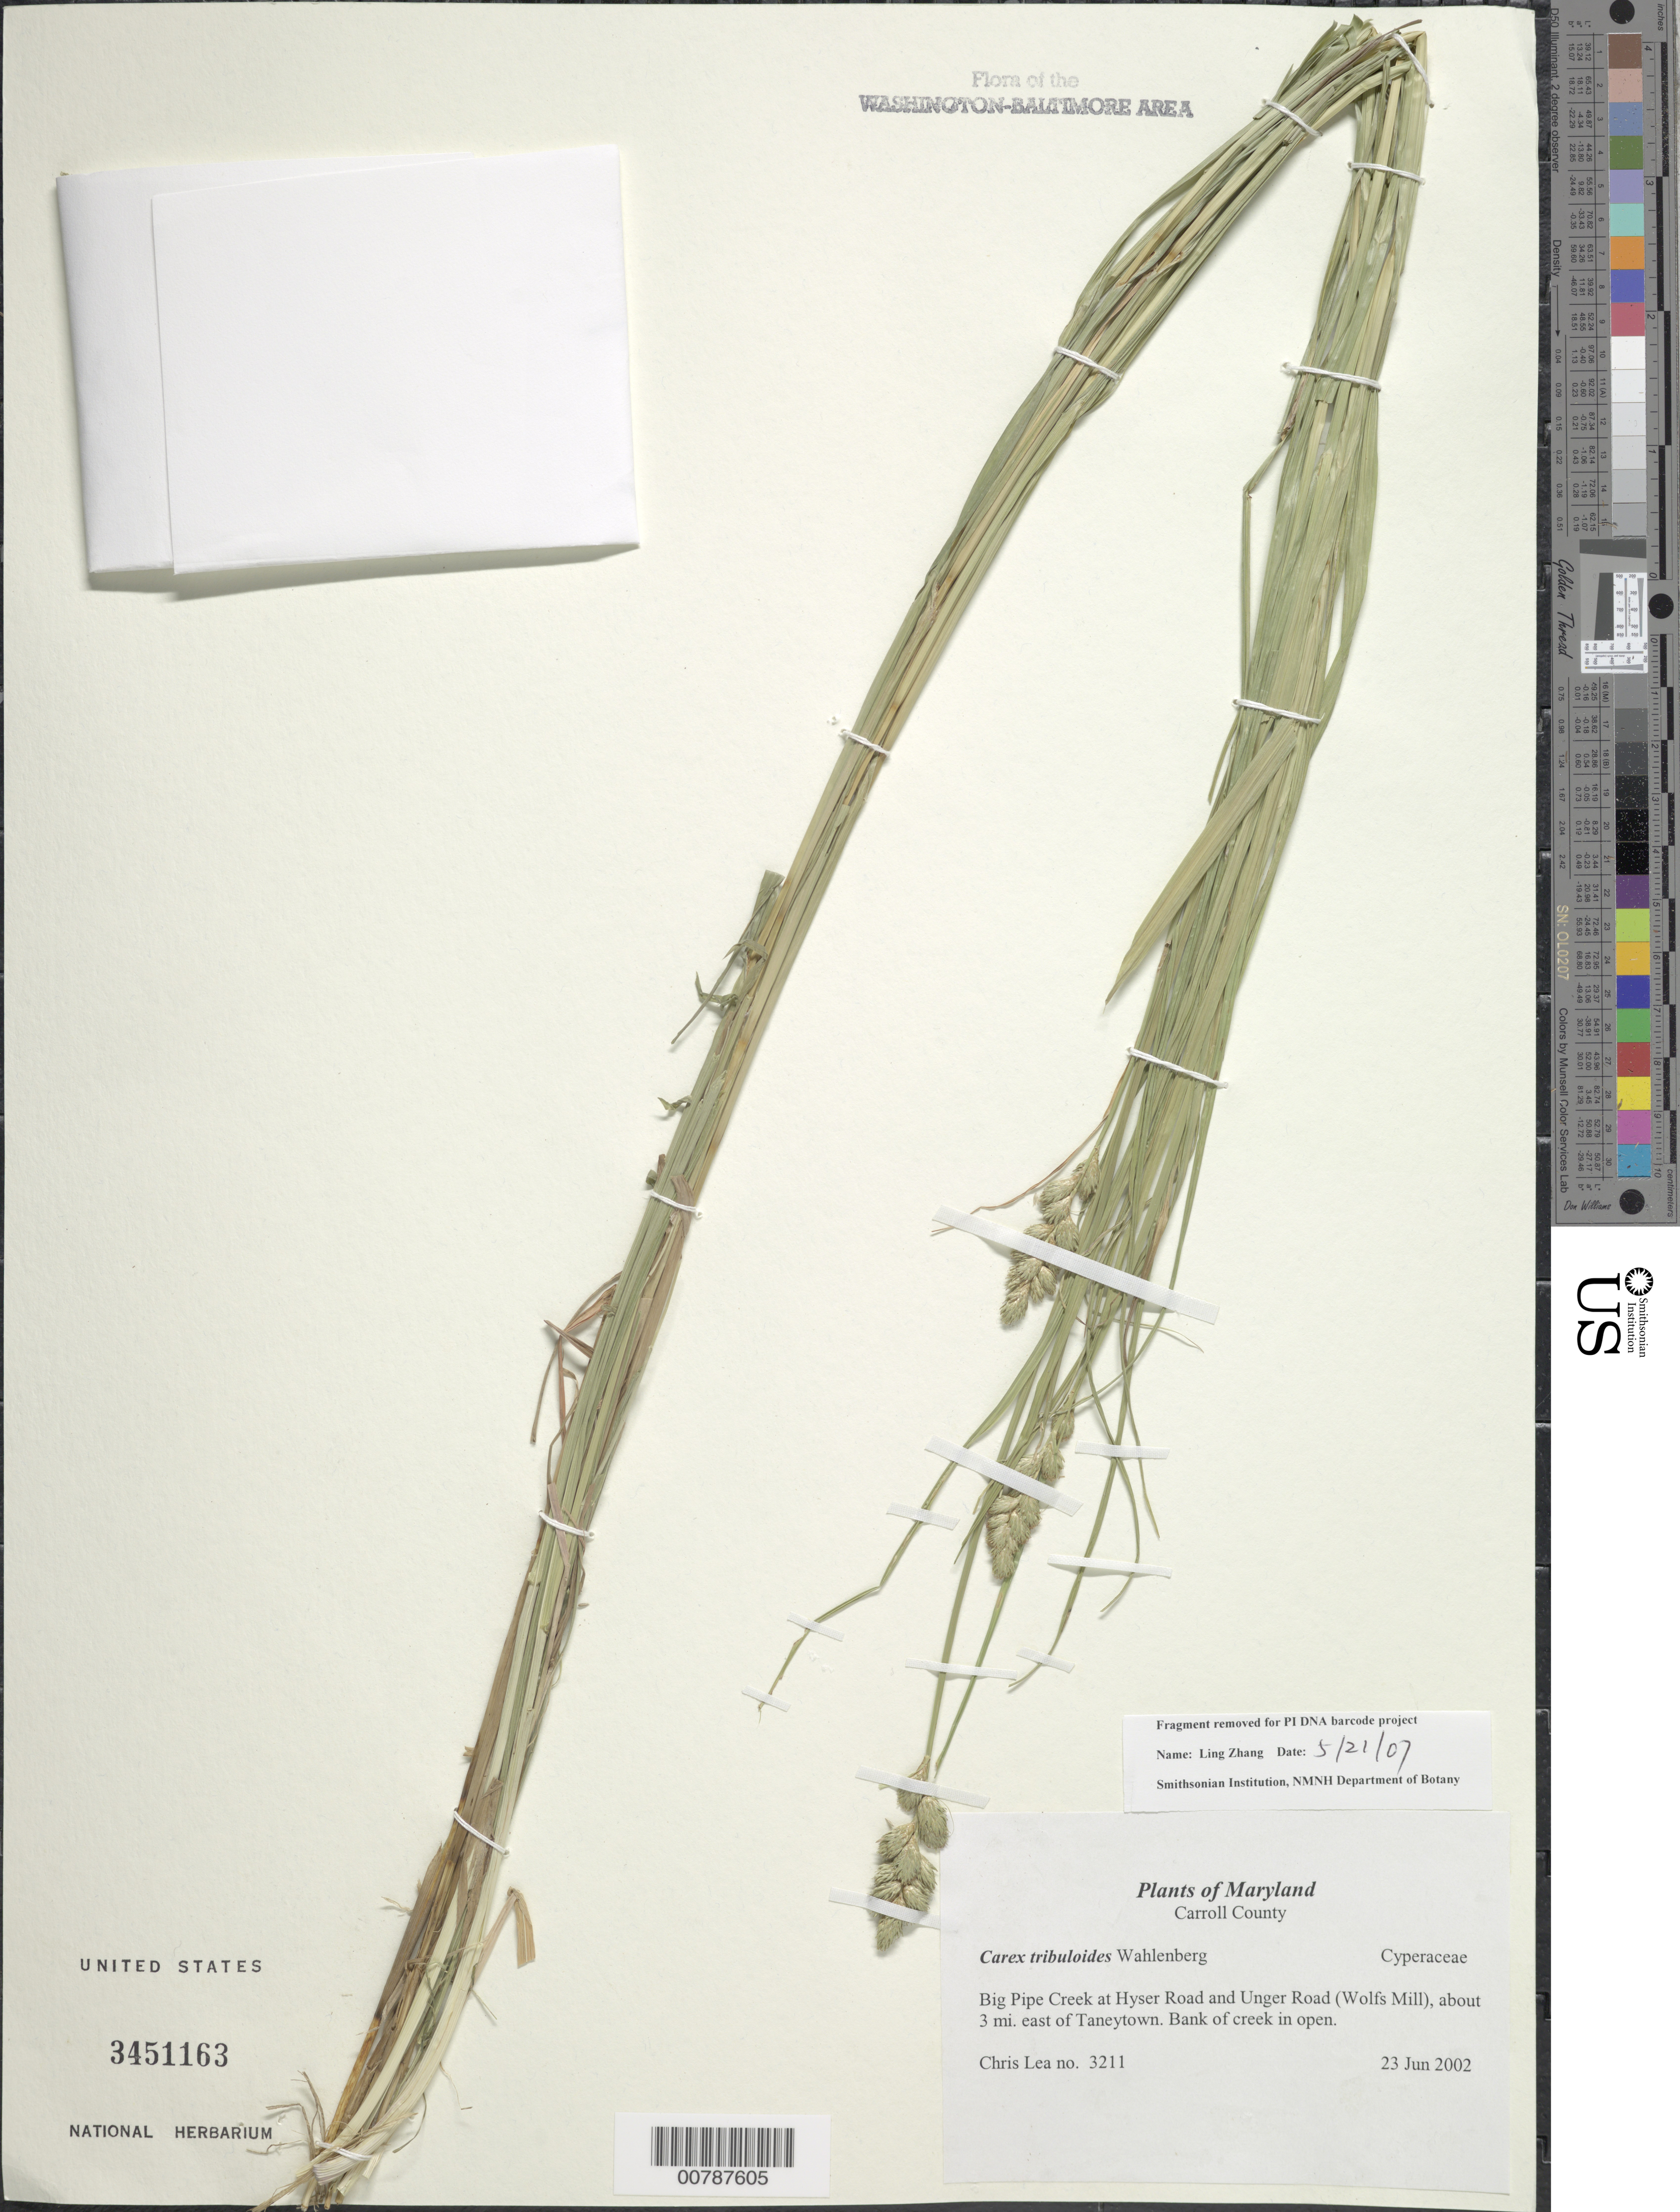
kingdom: Plantae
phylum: Tracheophyta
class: Liliopsida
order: Poales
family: Cyperaceae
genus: Carex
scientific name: Carex tribuloides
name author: Wahlenb.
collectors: C. Lea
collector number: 3211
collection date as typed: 23 Jun 2002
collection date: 2002-06-23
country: United States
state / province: Maryland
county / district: Carroll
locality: Big Pipe Creek at Hyser Road and Unger Road (Wolfs Mill), about 3 mi. east of Tanseytown.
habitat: Bank of creek in open.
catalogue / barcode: US 3451163